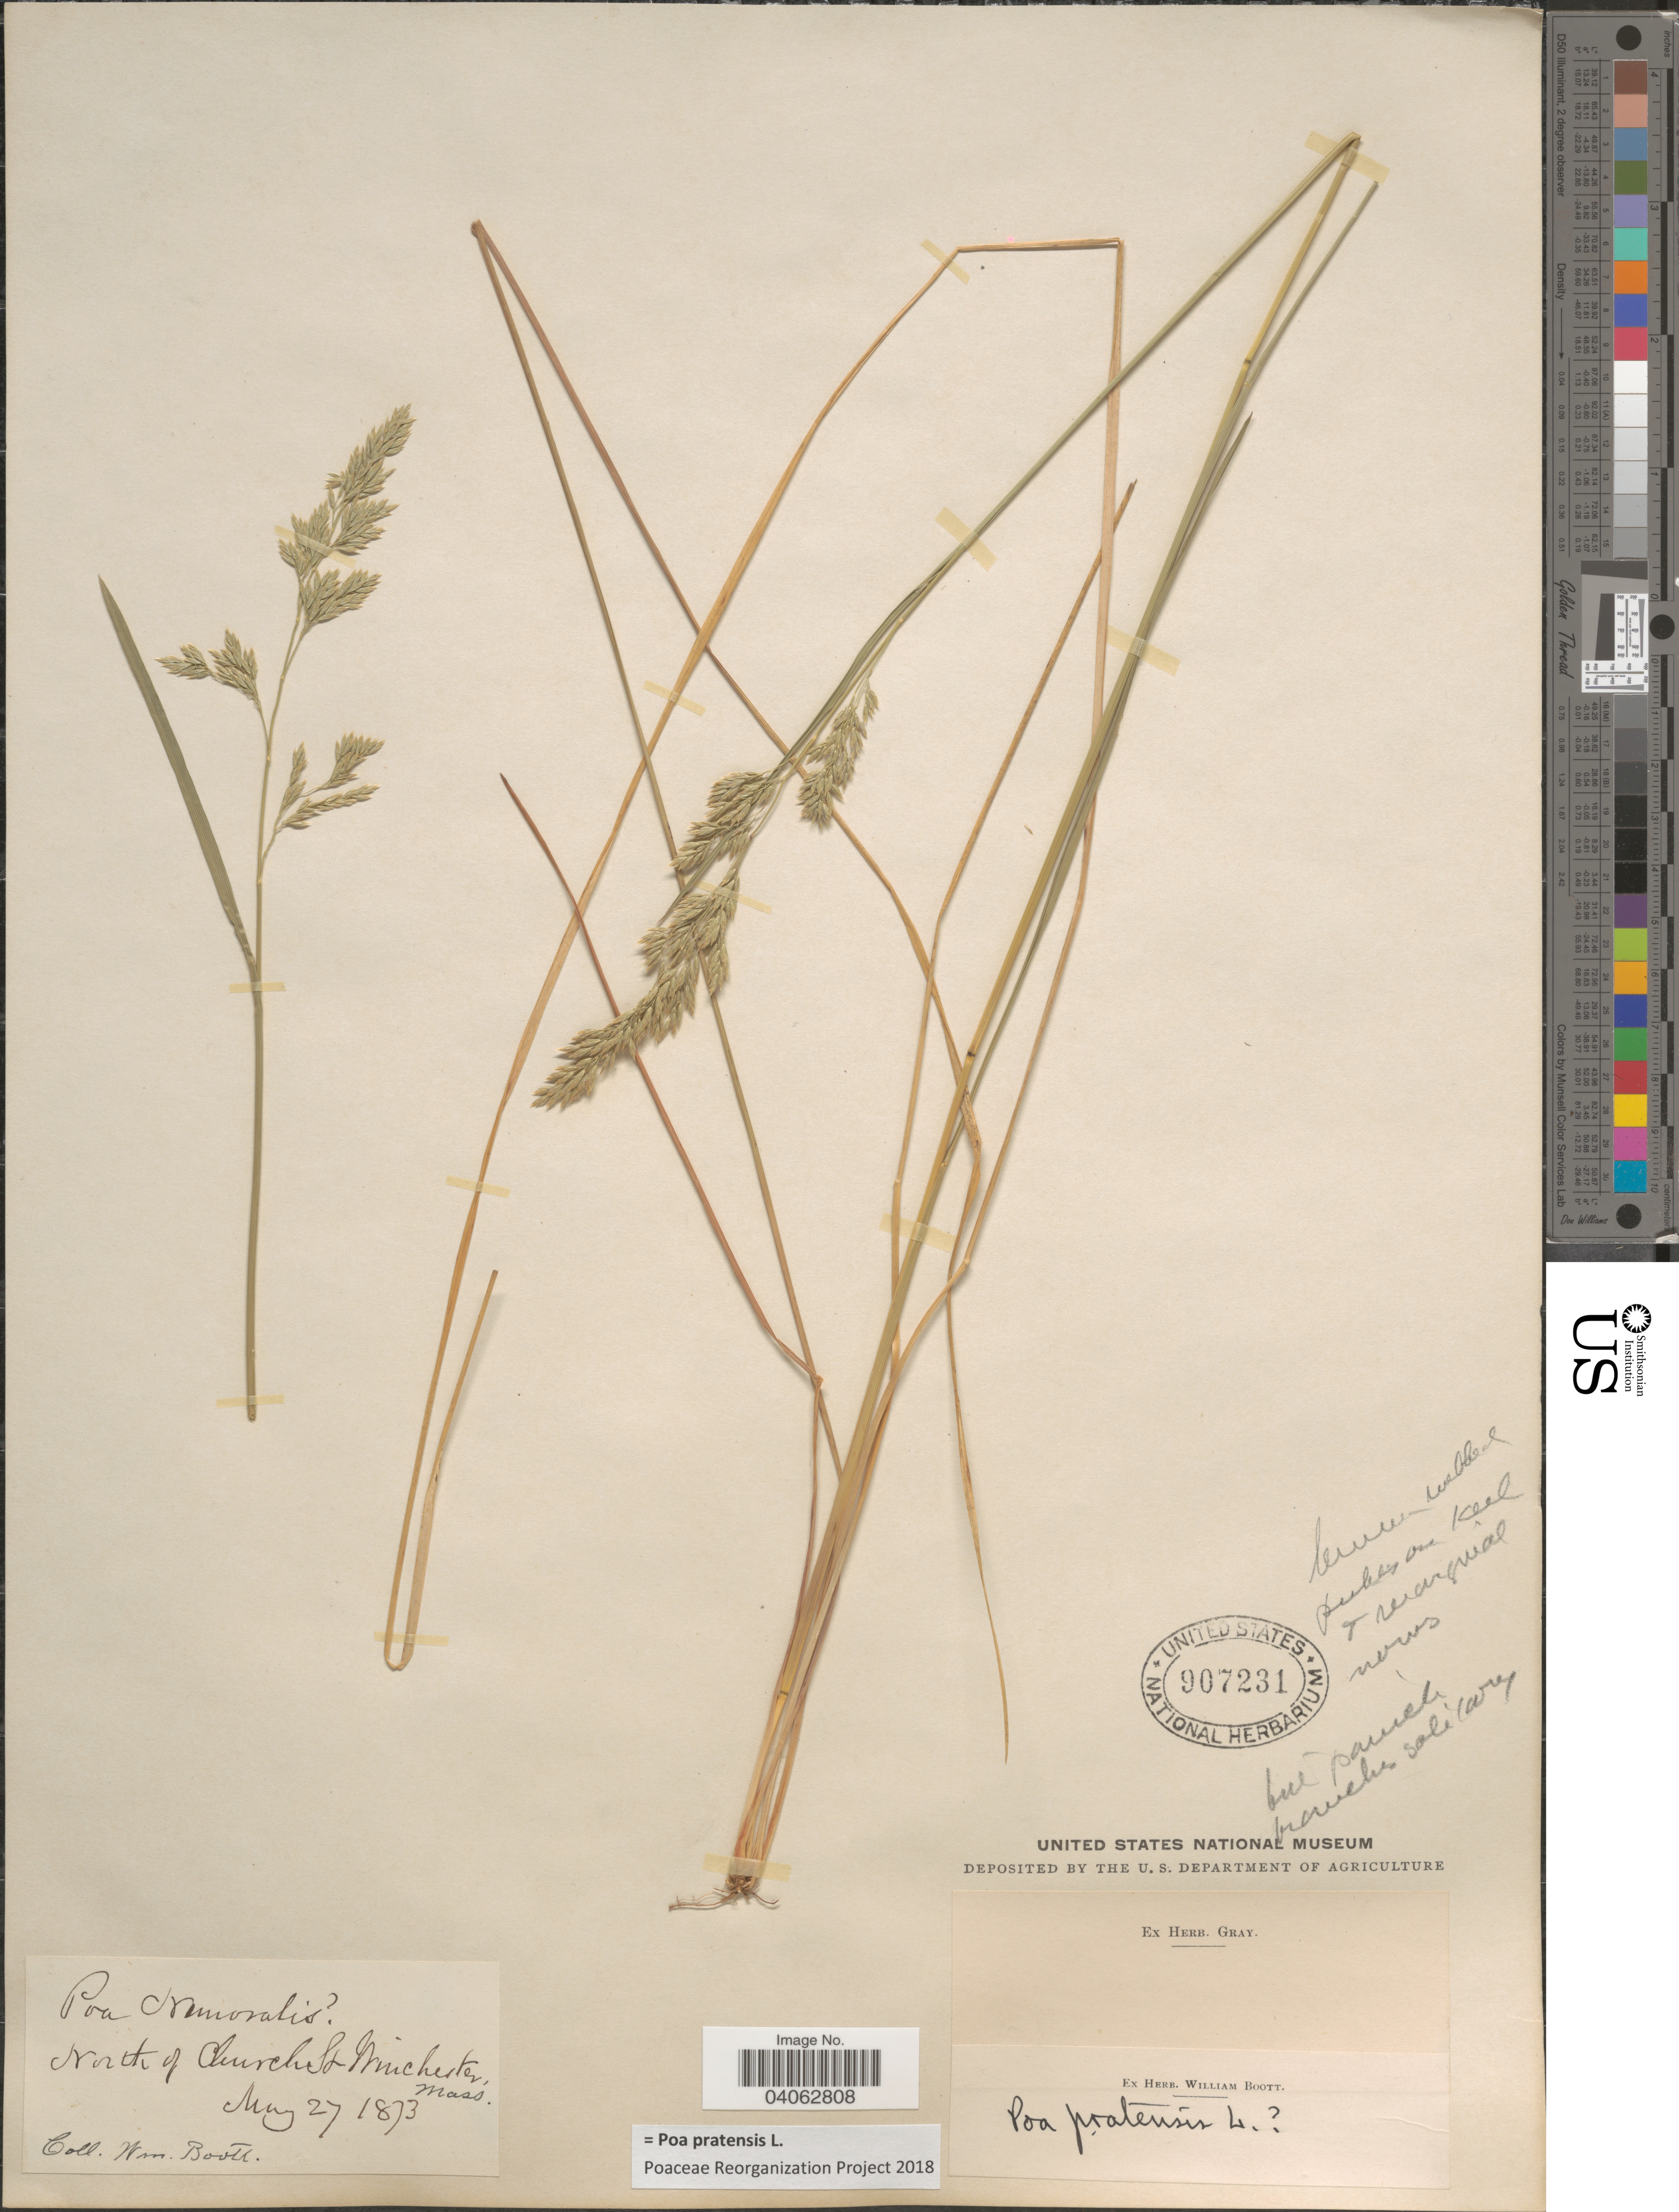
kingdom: Plantae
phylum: Tracheophyta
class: Liliopsida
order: Poales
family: Poaceae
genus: Poa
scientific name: Poa pratensis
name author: L.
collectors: W. Boott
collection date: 1873-05-27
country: United States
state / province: Massachusetts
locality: North of Church St. Winchester.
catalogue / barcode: US 907231